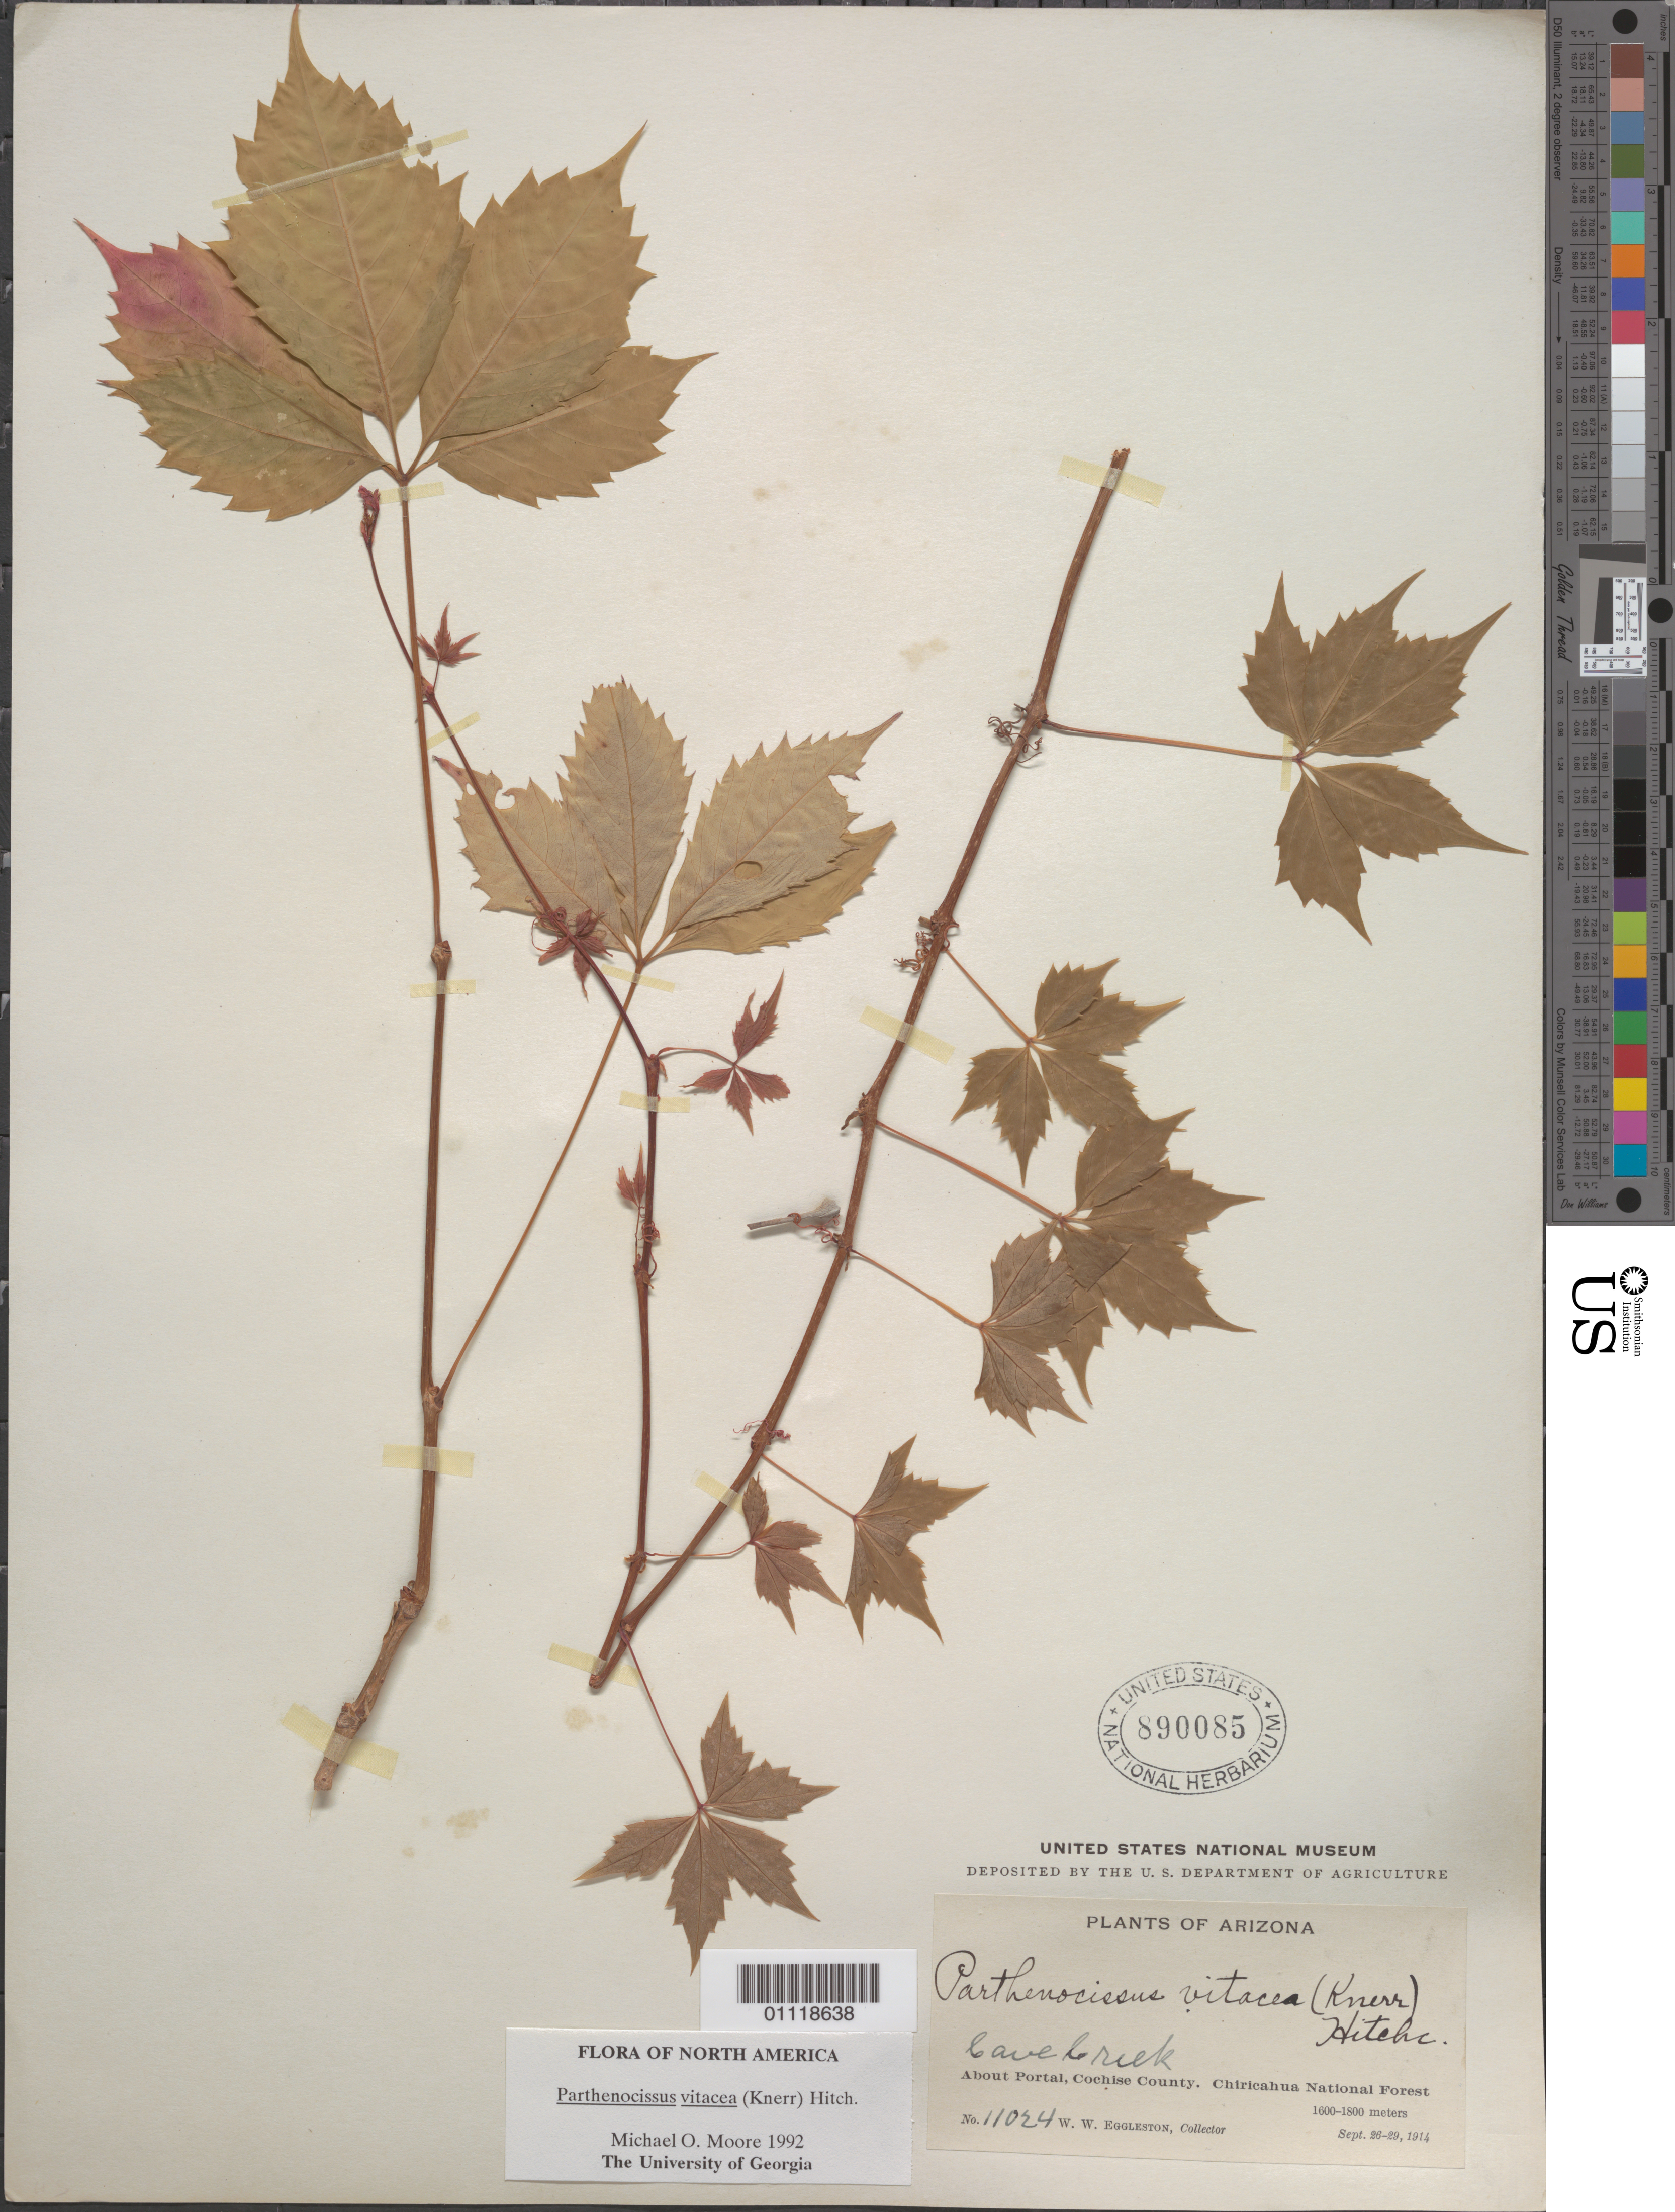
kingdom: Plantae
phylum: Tracheophyta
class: Magnoliopsida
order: Vitales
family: Vitaceae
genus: Parthenocissus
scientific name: Parthenocissus vitacea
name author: (Knerr) Hitchc.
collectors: W. W. Eggleston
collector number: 11024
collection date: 1914-09-26/1914-09-29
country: United States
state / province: Arizona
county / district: Cochise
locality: About Portal, Chiricahua National Forest.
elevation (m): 1600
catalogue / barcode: US 890085